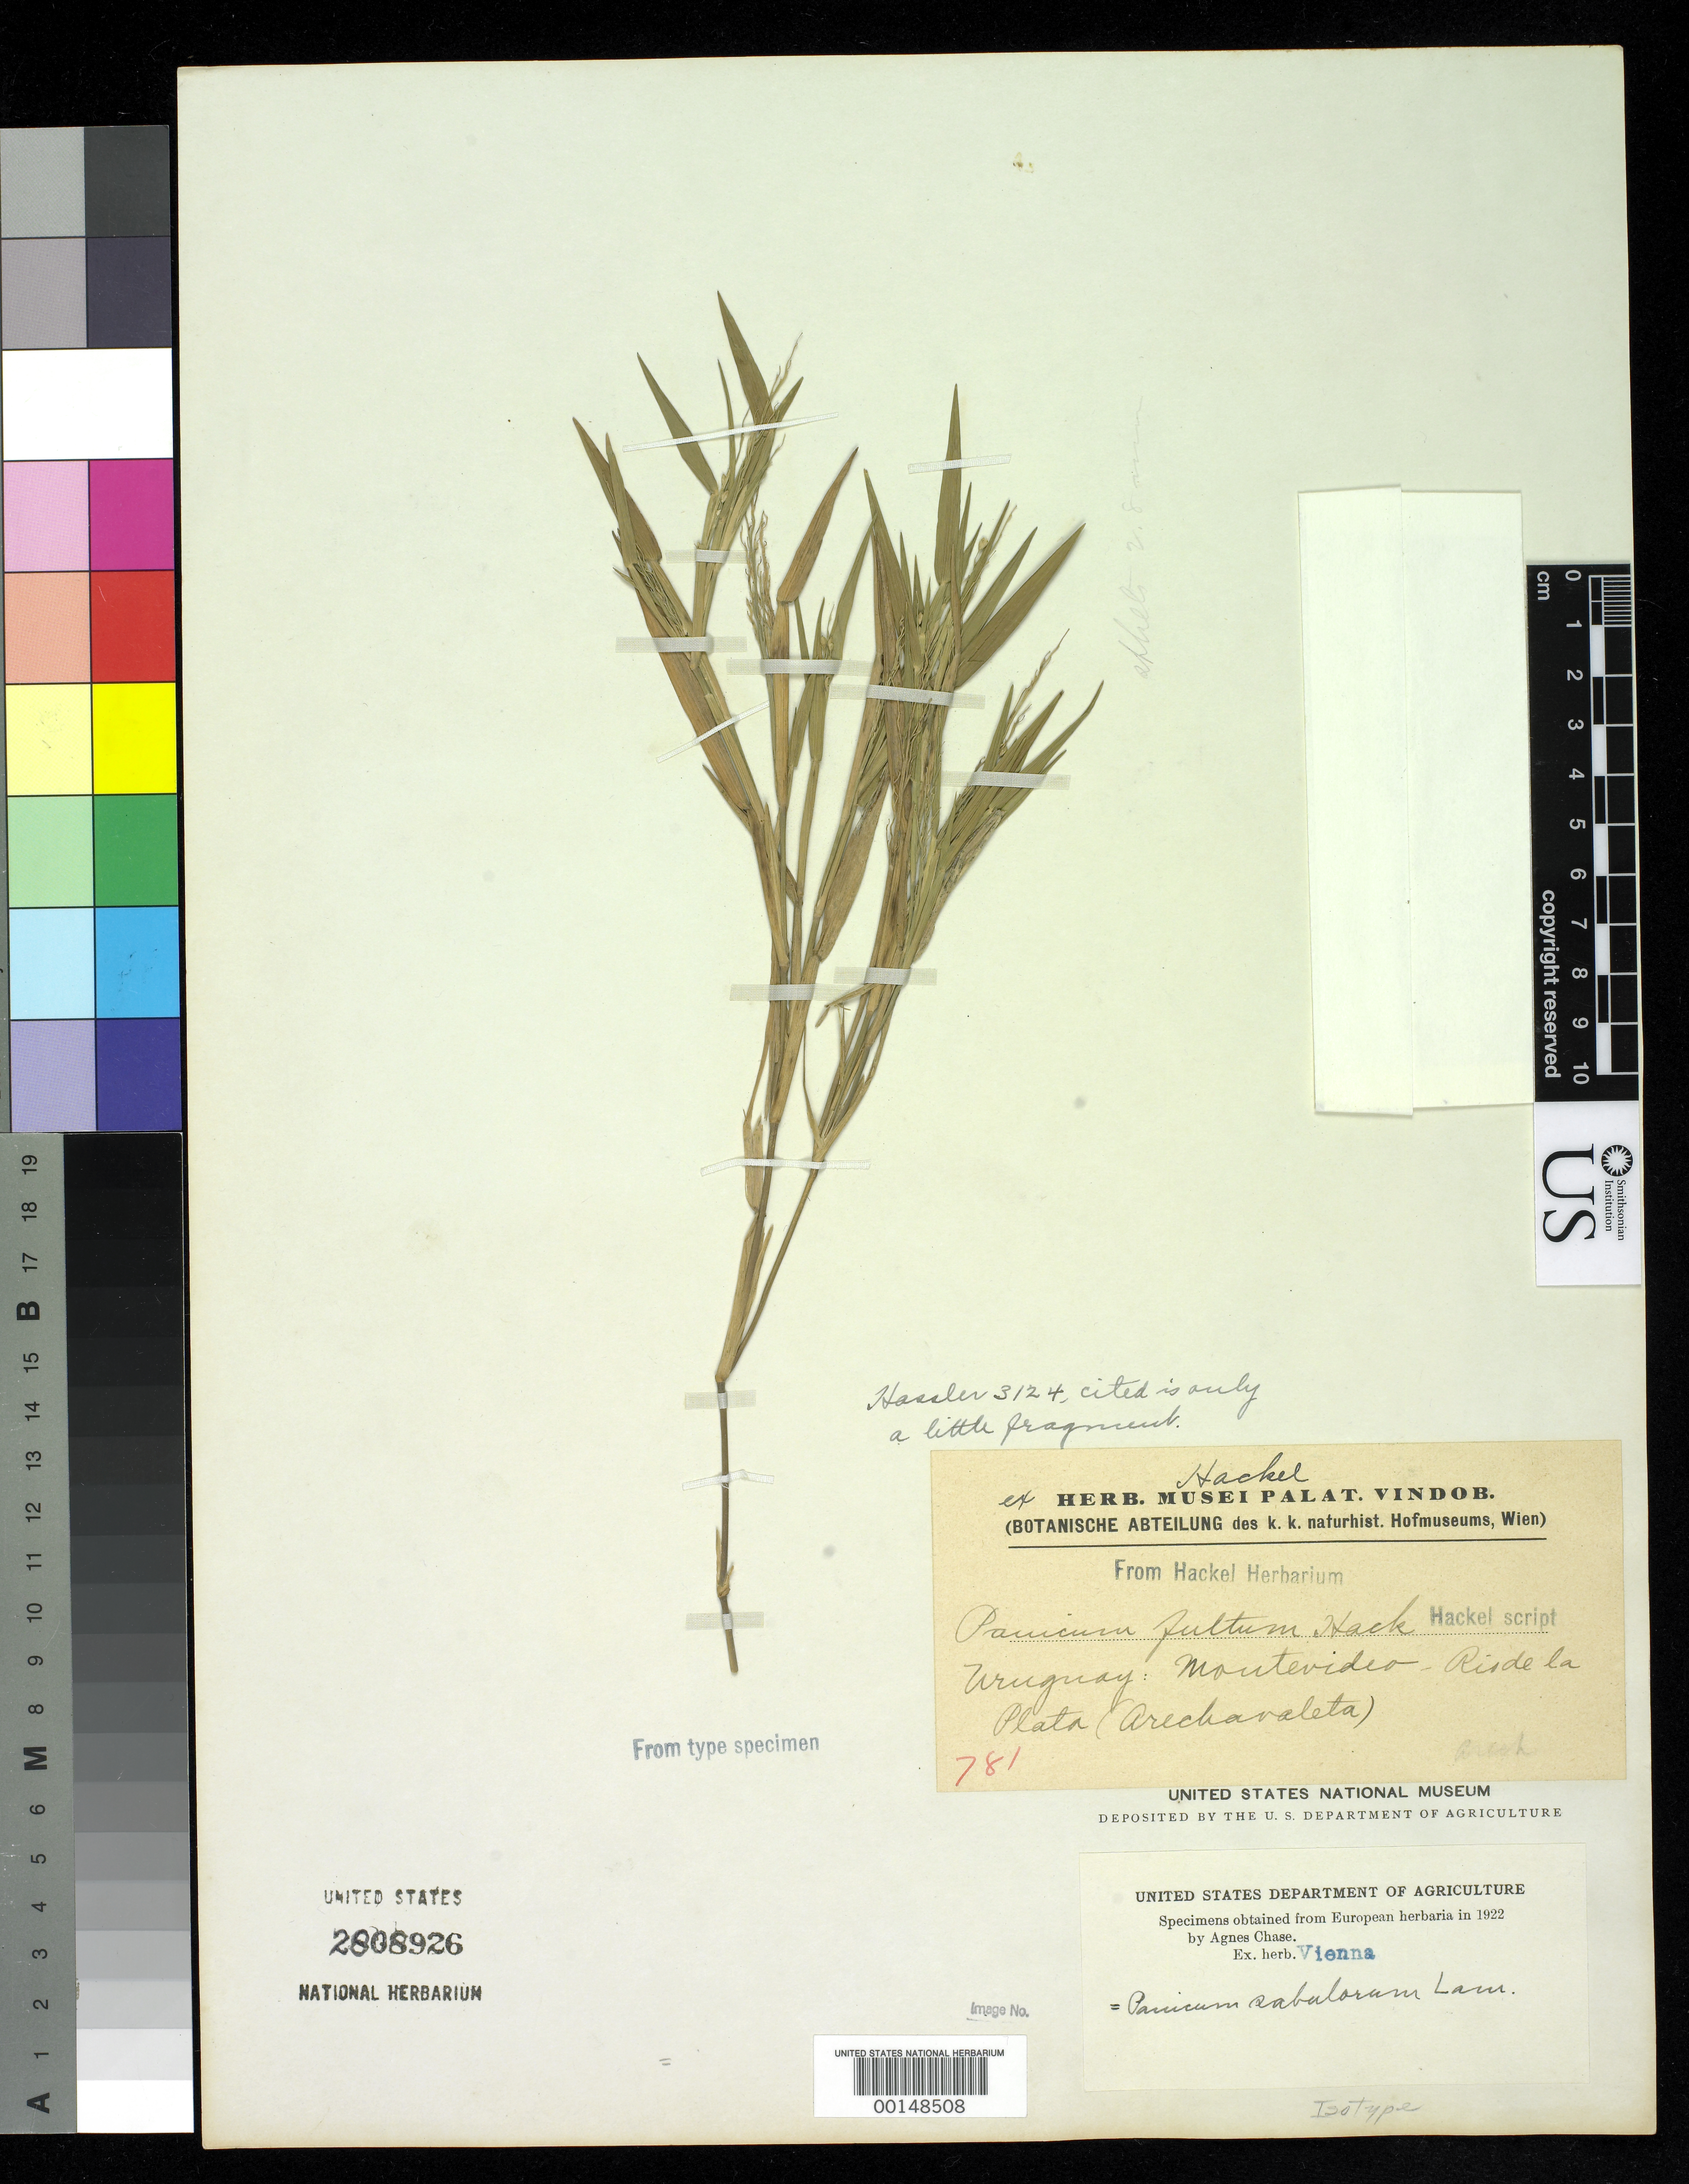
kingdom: Plantae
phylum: Tracheophyta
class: Liliopsida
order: Poales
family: Poaceae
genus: Panicum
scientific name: Panicum fultum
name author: Hack.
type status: Syntype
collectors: J. Arechavaleta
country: Uruguay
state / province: Montevideo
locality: Rio de La Plata.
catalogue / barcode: US 2808926